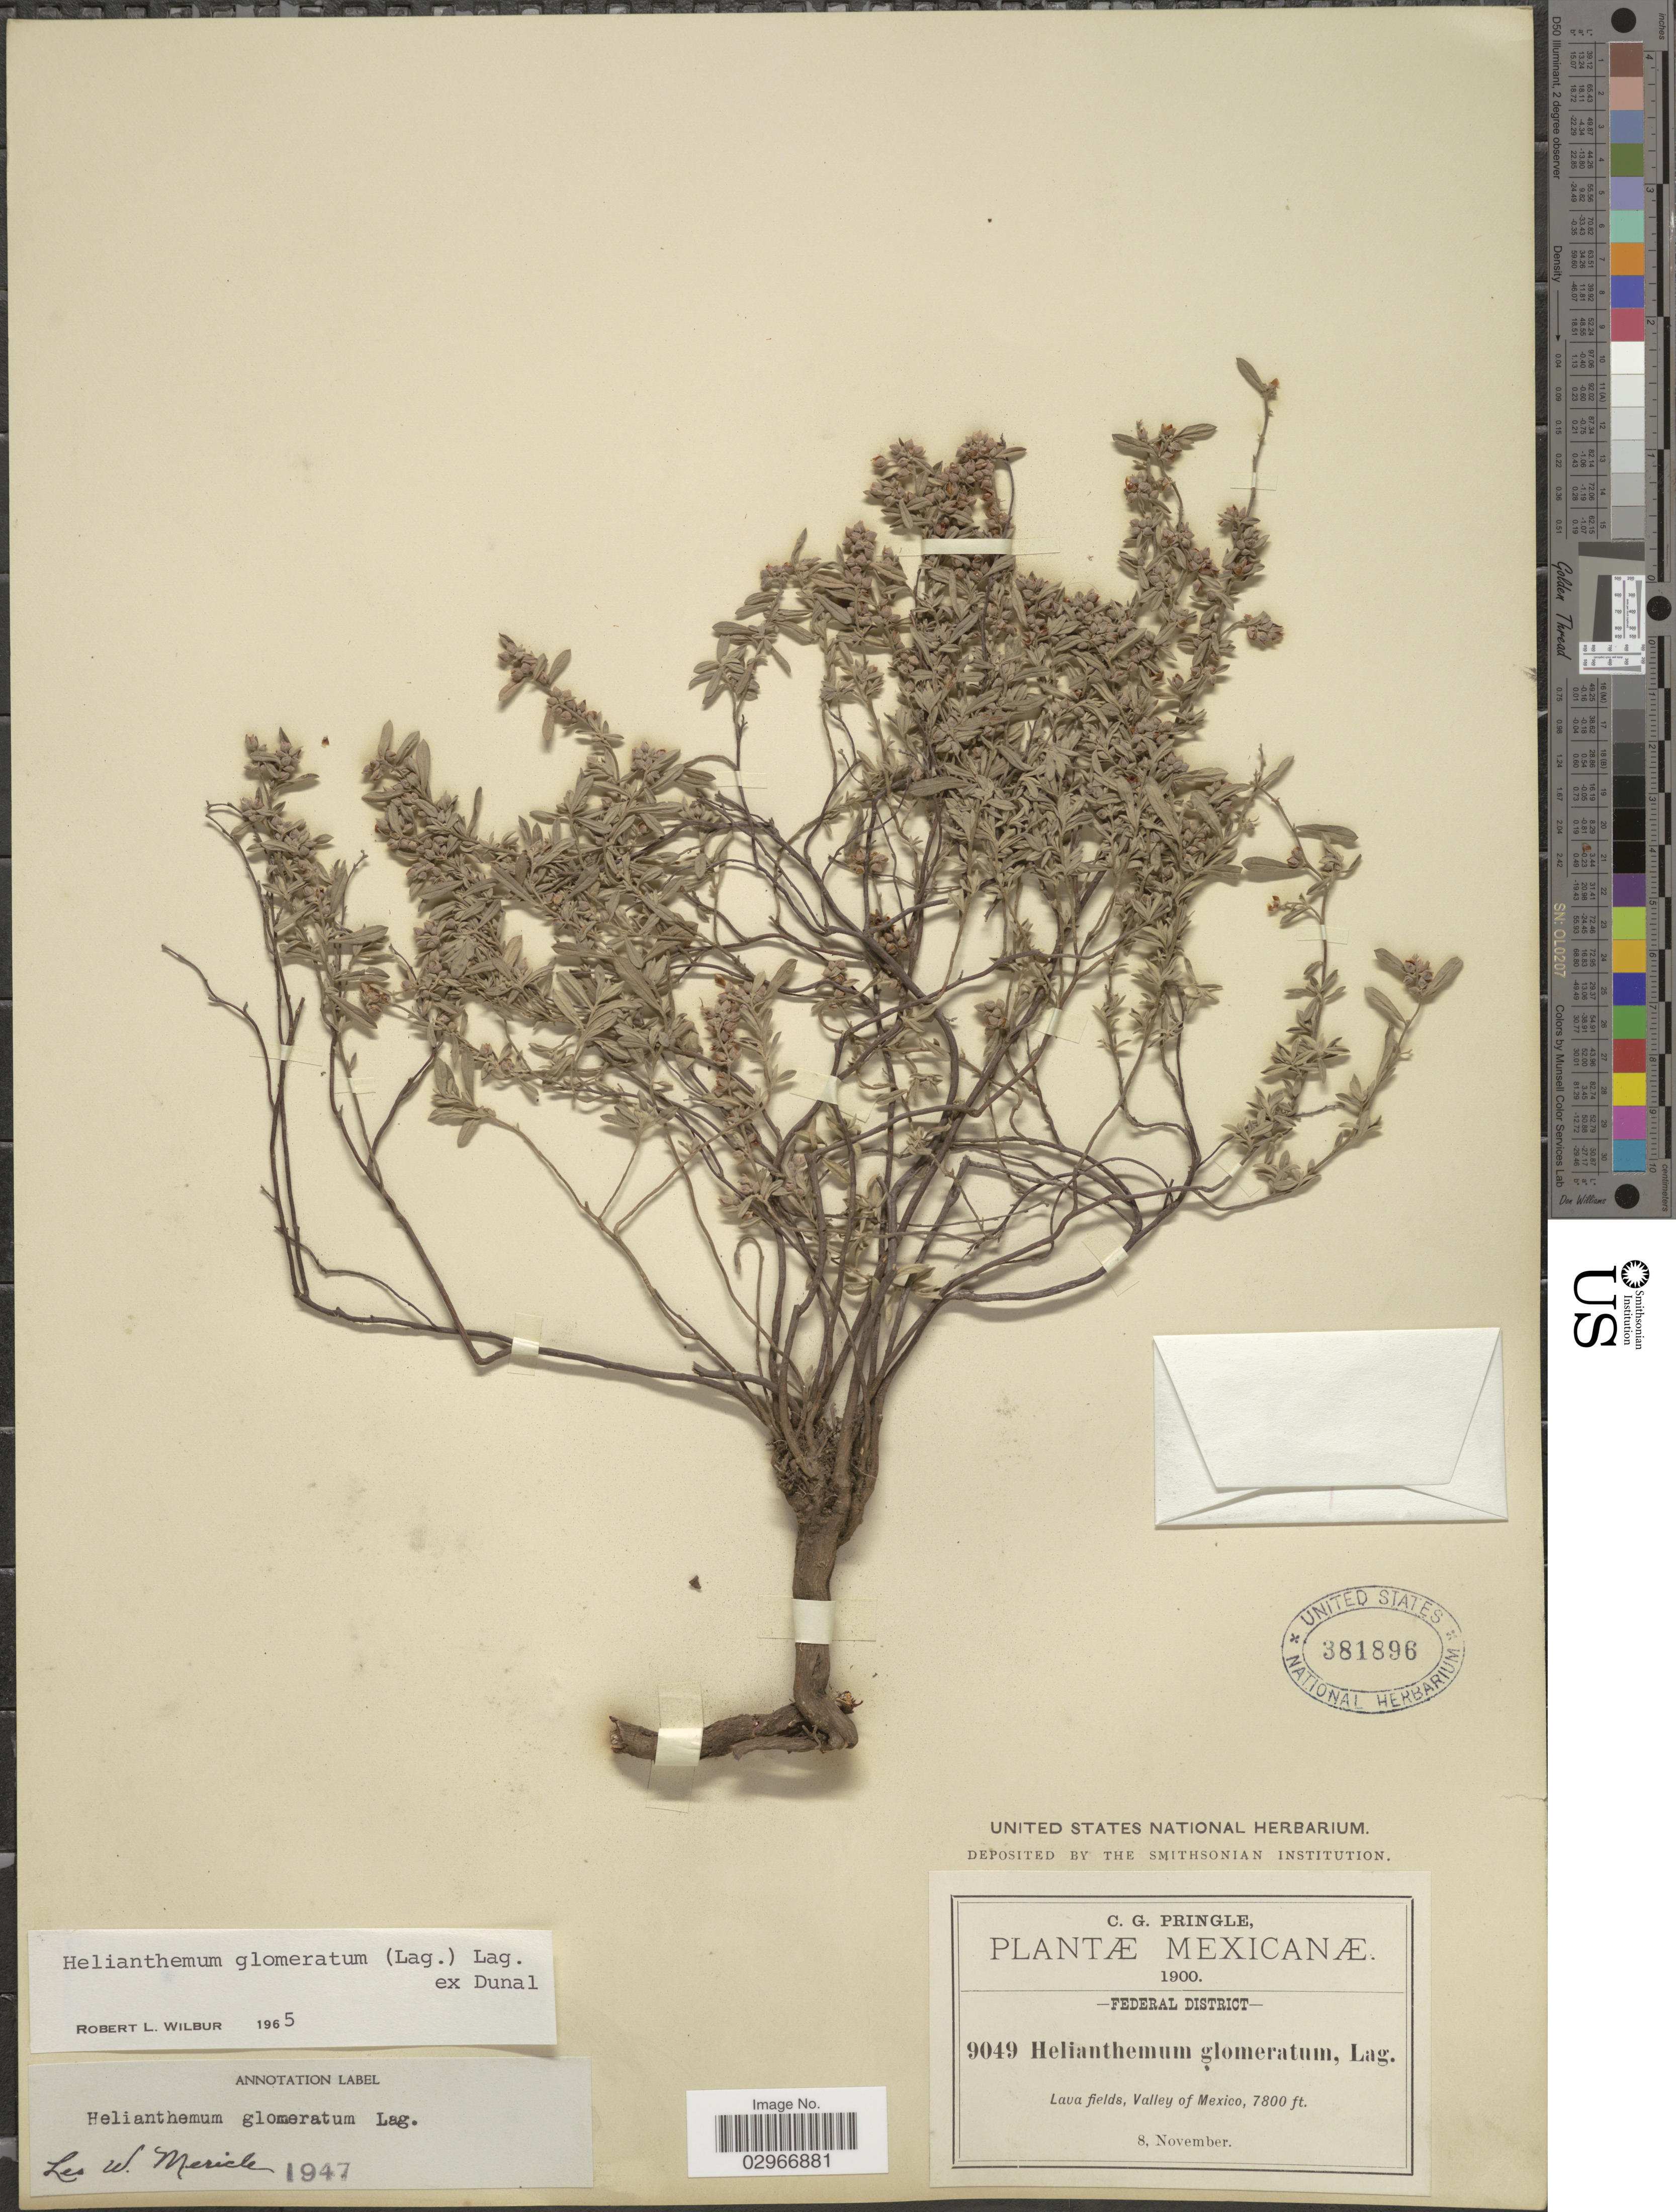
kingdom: Plantae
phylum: Tracheophyta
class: Magnoliopsida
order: Malvales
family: Cistaceae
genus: Helianthemum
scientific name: Helianthemum glomeratum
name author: (Lag.) Lag. ex Dunal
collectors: C. G. Pringle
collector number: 9049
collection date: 1900-11-08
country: Mexico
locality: Federal District, Lava fields, Valley of Mexico.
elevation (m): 2377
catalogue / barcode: US 381896